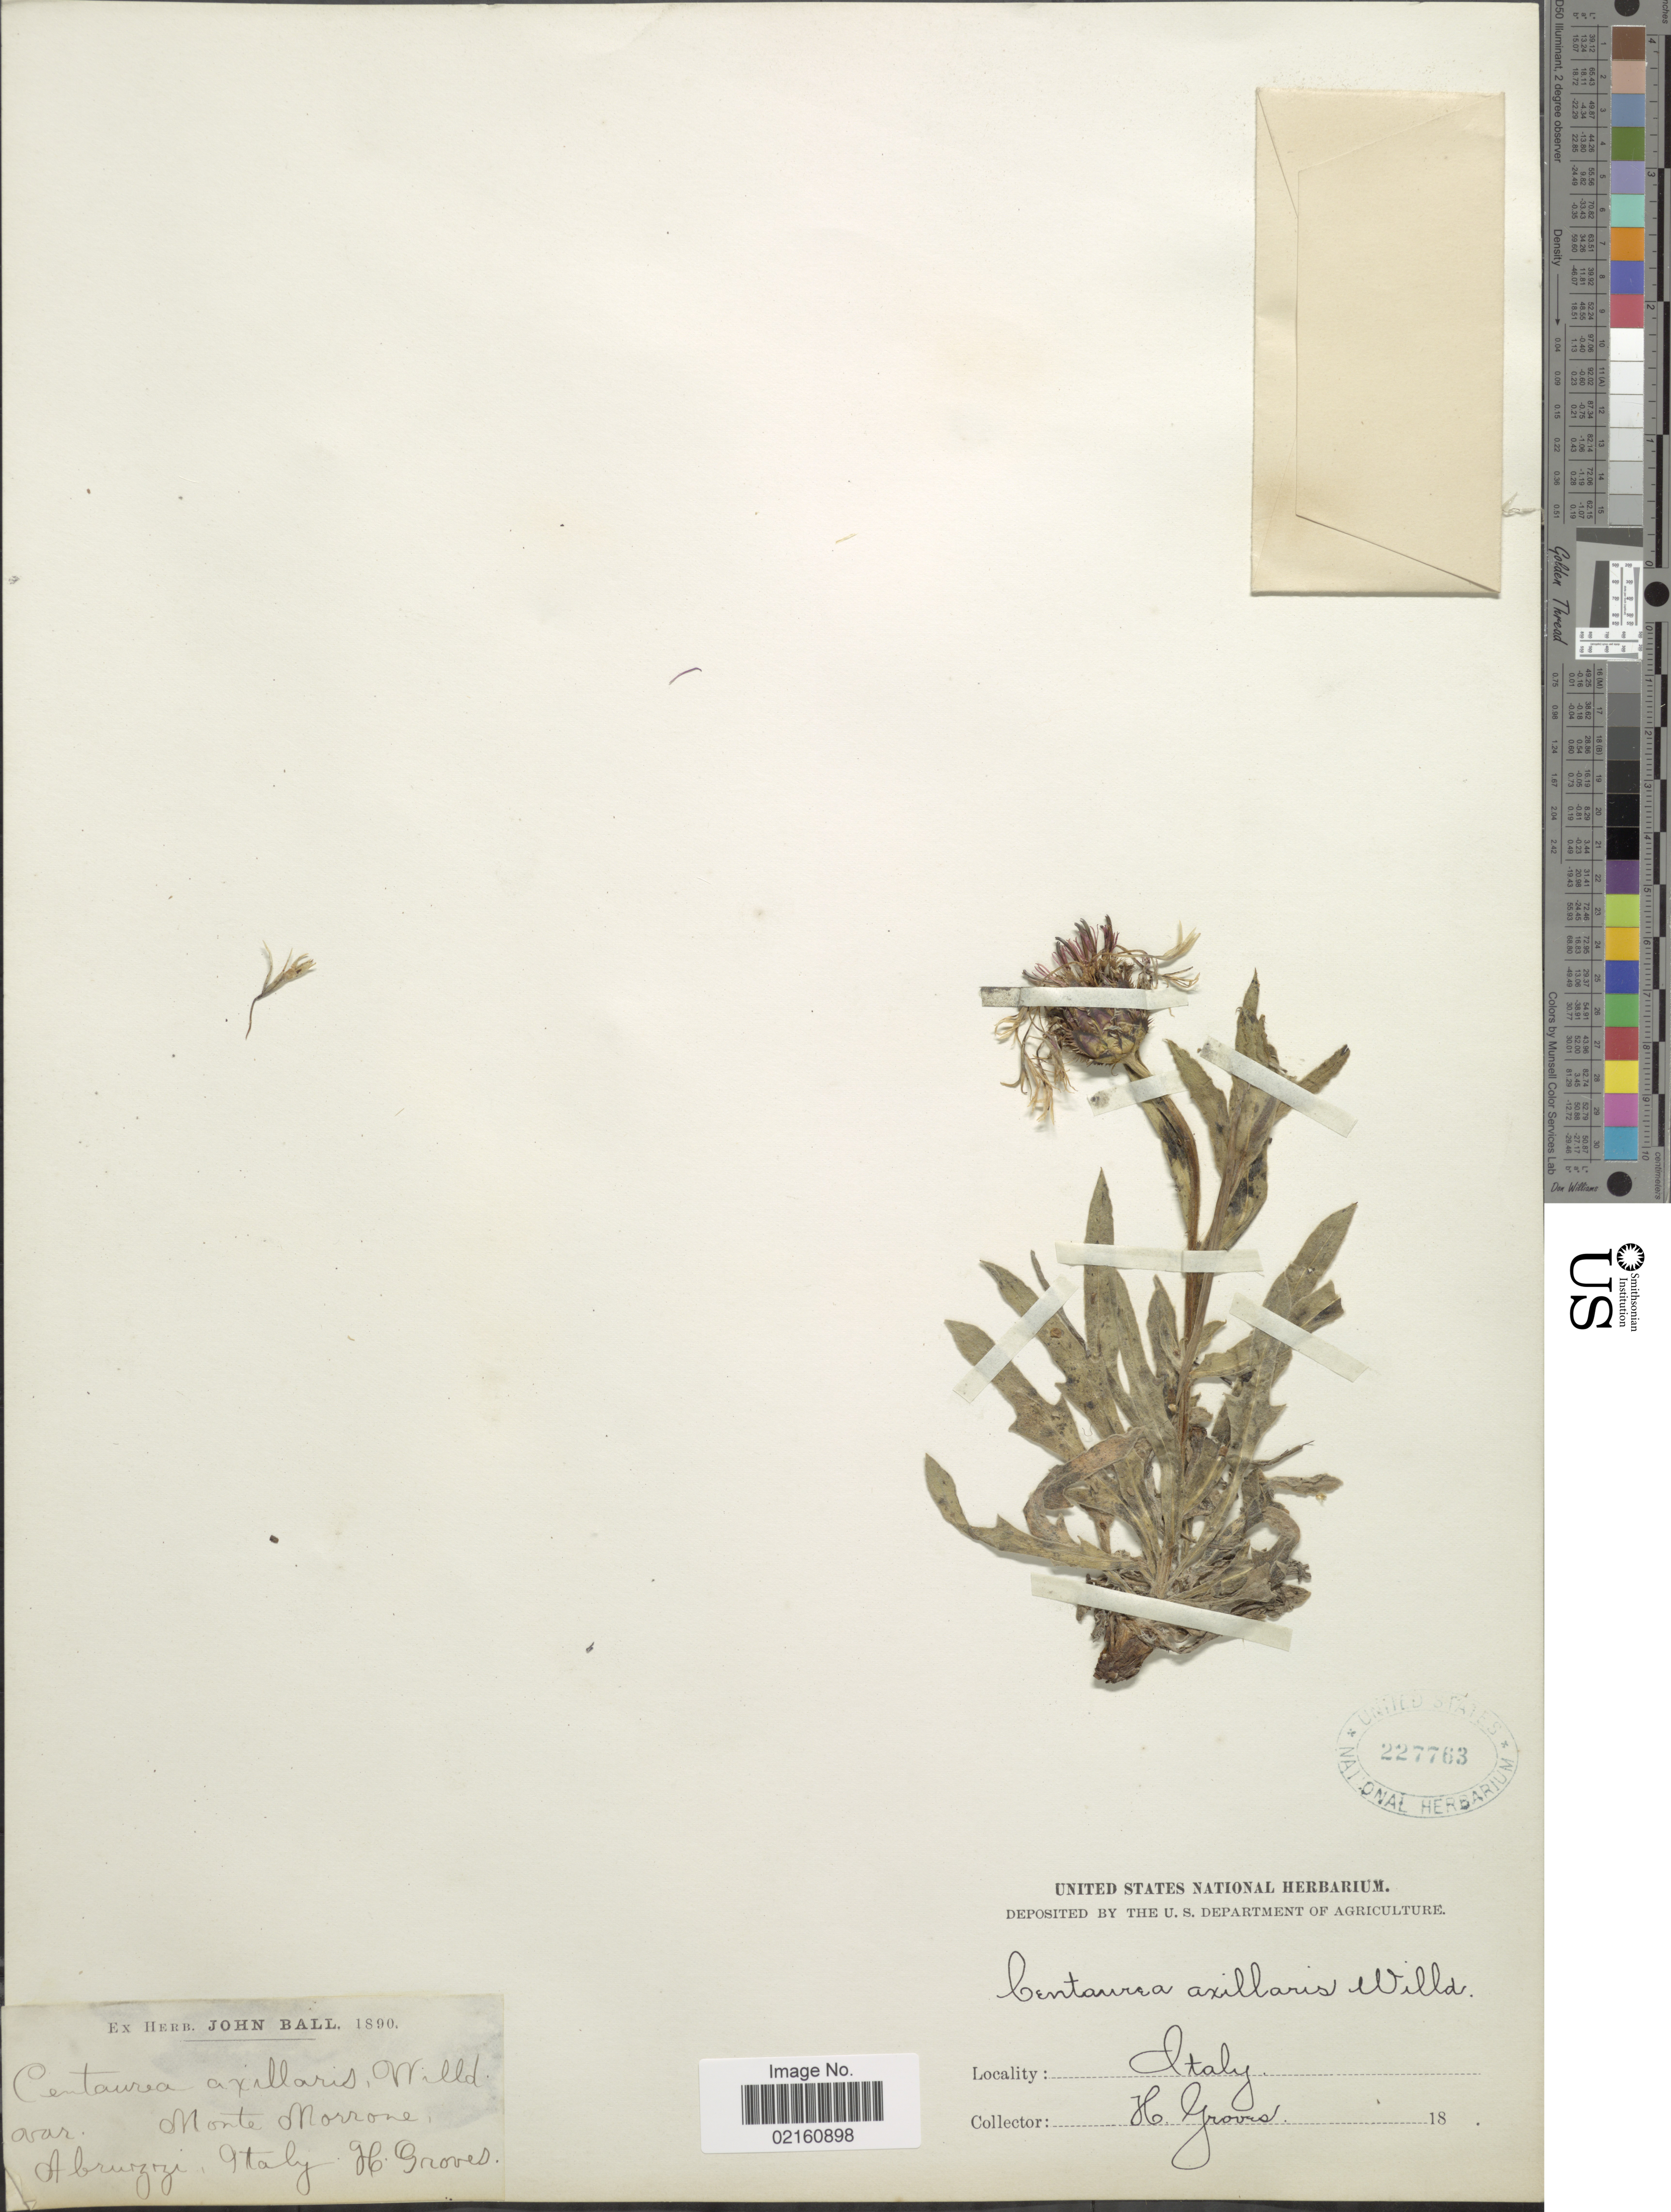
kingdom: Plantae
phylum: Tracheophyta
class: Magnoliopsida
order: Asterales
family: Asteraceae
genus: Centaurea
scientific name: Centaurea axillaris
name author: Willd.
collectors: H. Groves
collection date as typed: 18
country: Italy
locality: Monte Morrone, Abruzzo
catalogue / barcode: US 227763